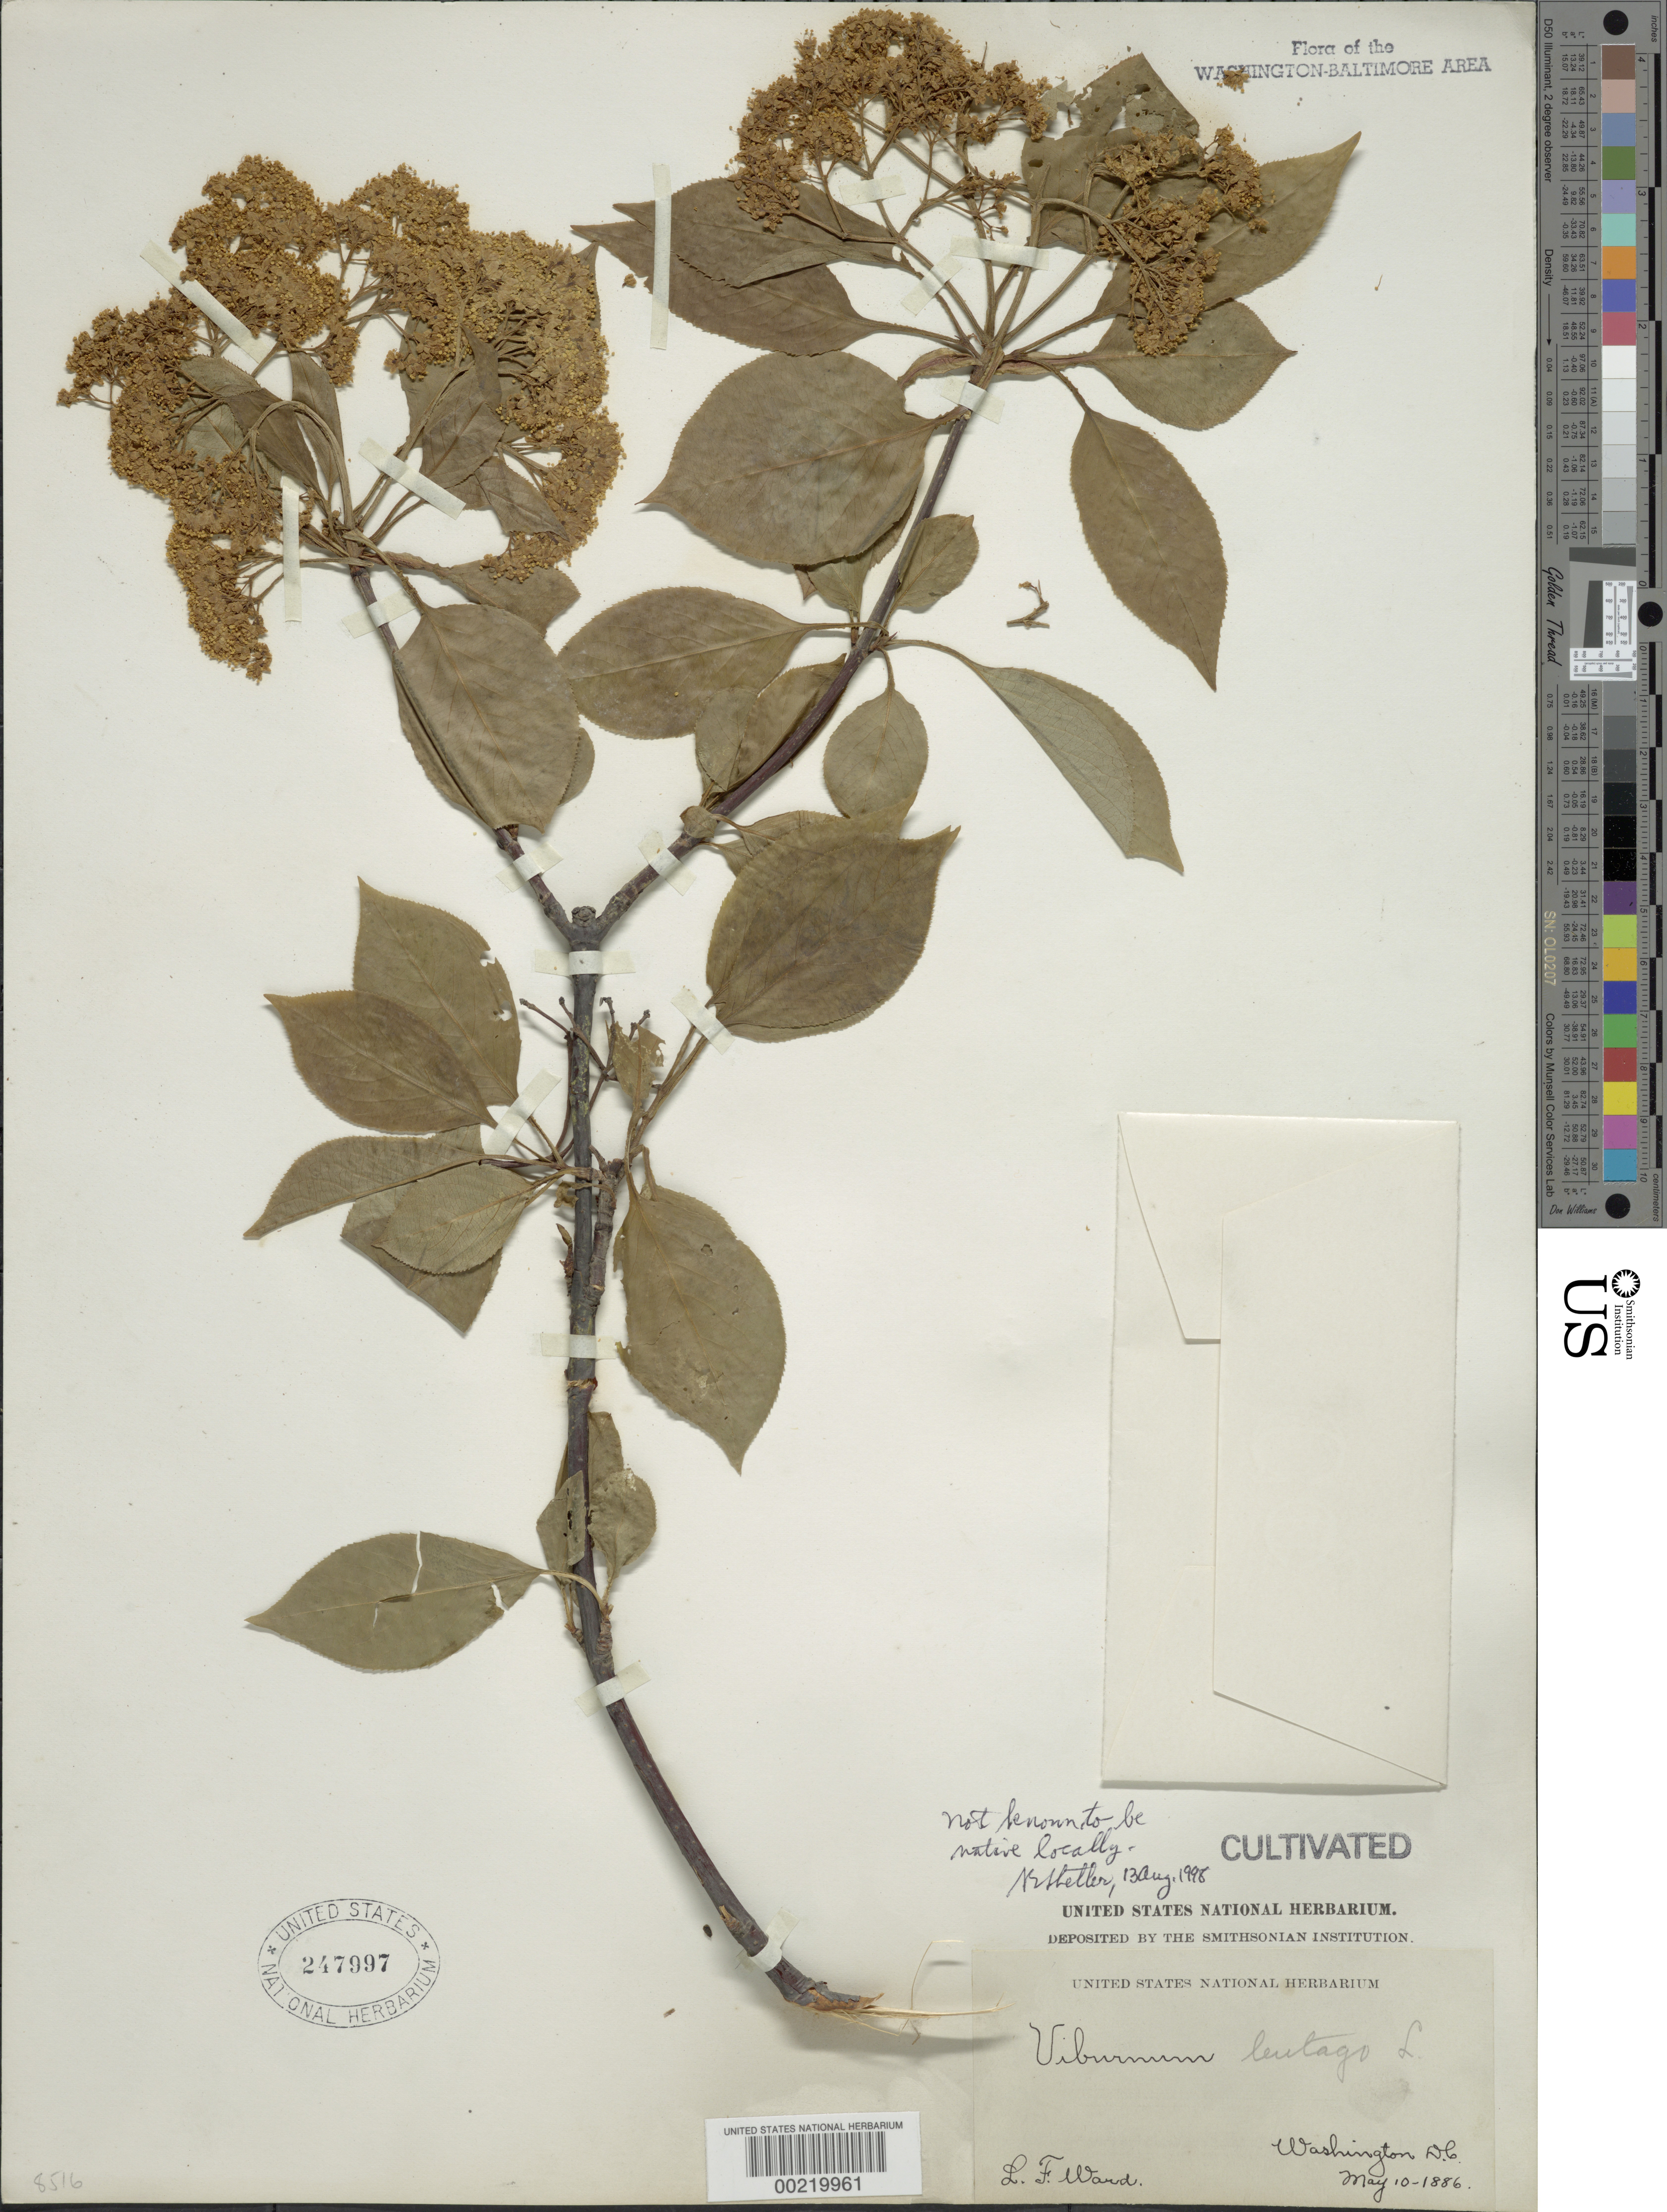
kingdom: Plantae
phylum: Tracheophyta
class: Magnoliopsida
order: Dipsacales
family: Viburnaceae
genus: Viburnum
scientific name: Viburnum lentago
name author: L.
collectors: L. F. Ward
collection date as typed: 10 May 1886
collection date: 1886-05-10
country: United States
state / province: District of Columbia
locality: Washington DC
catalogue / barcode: US 247997